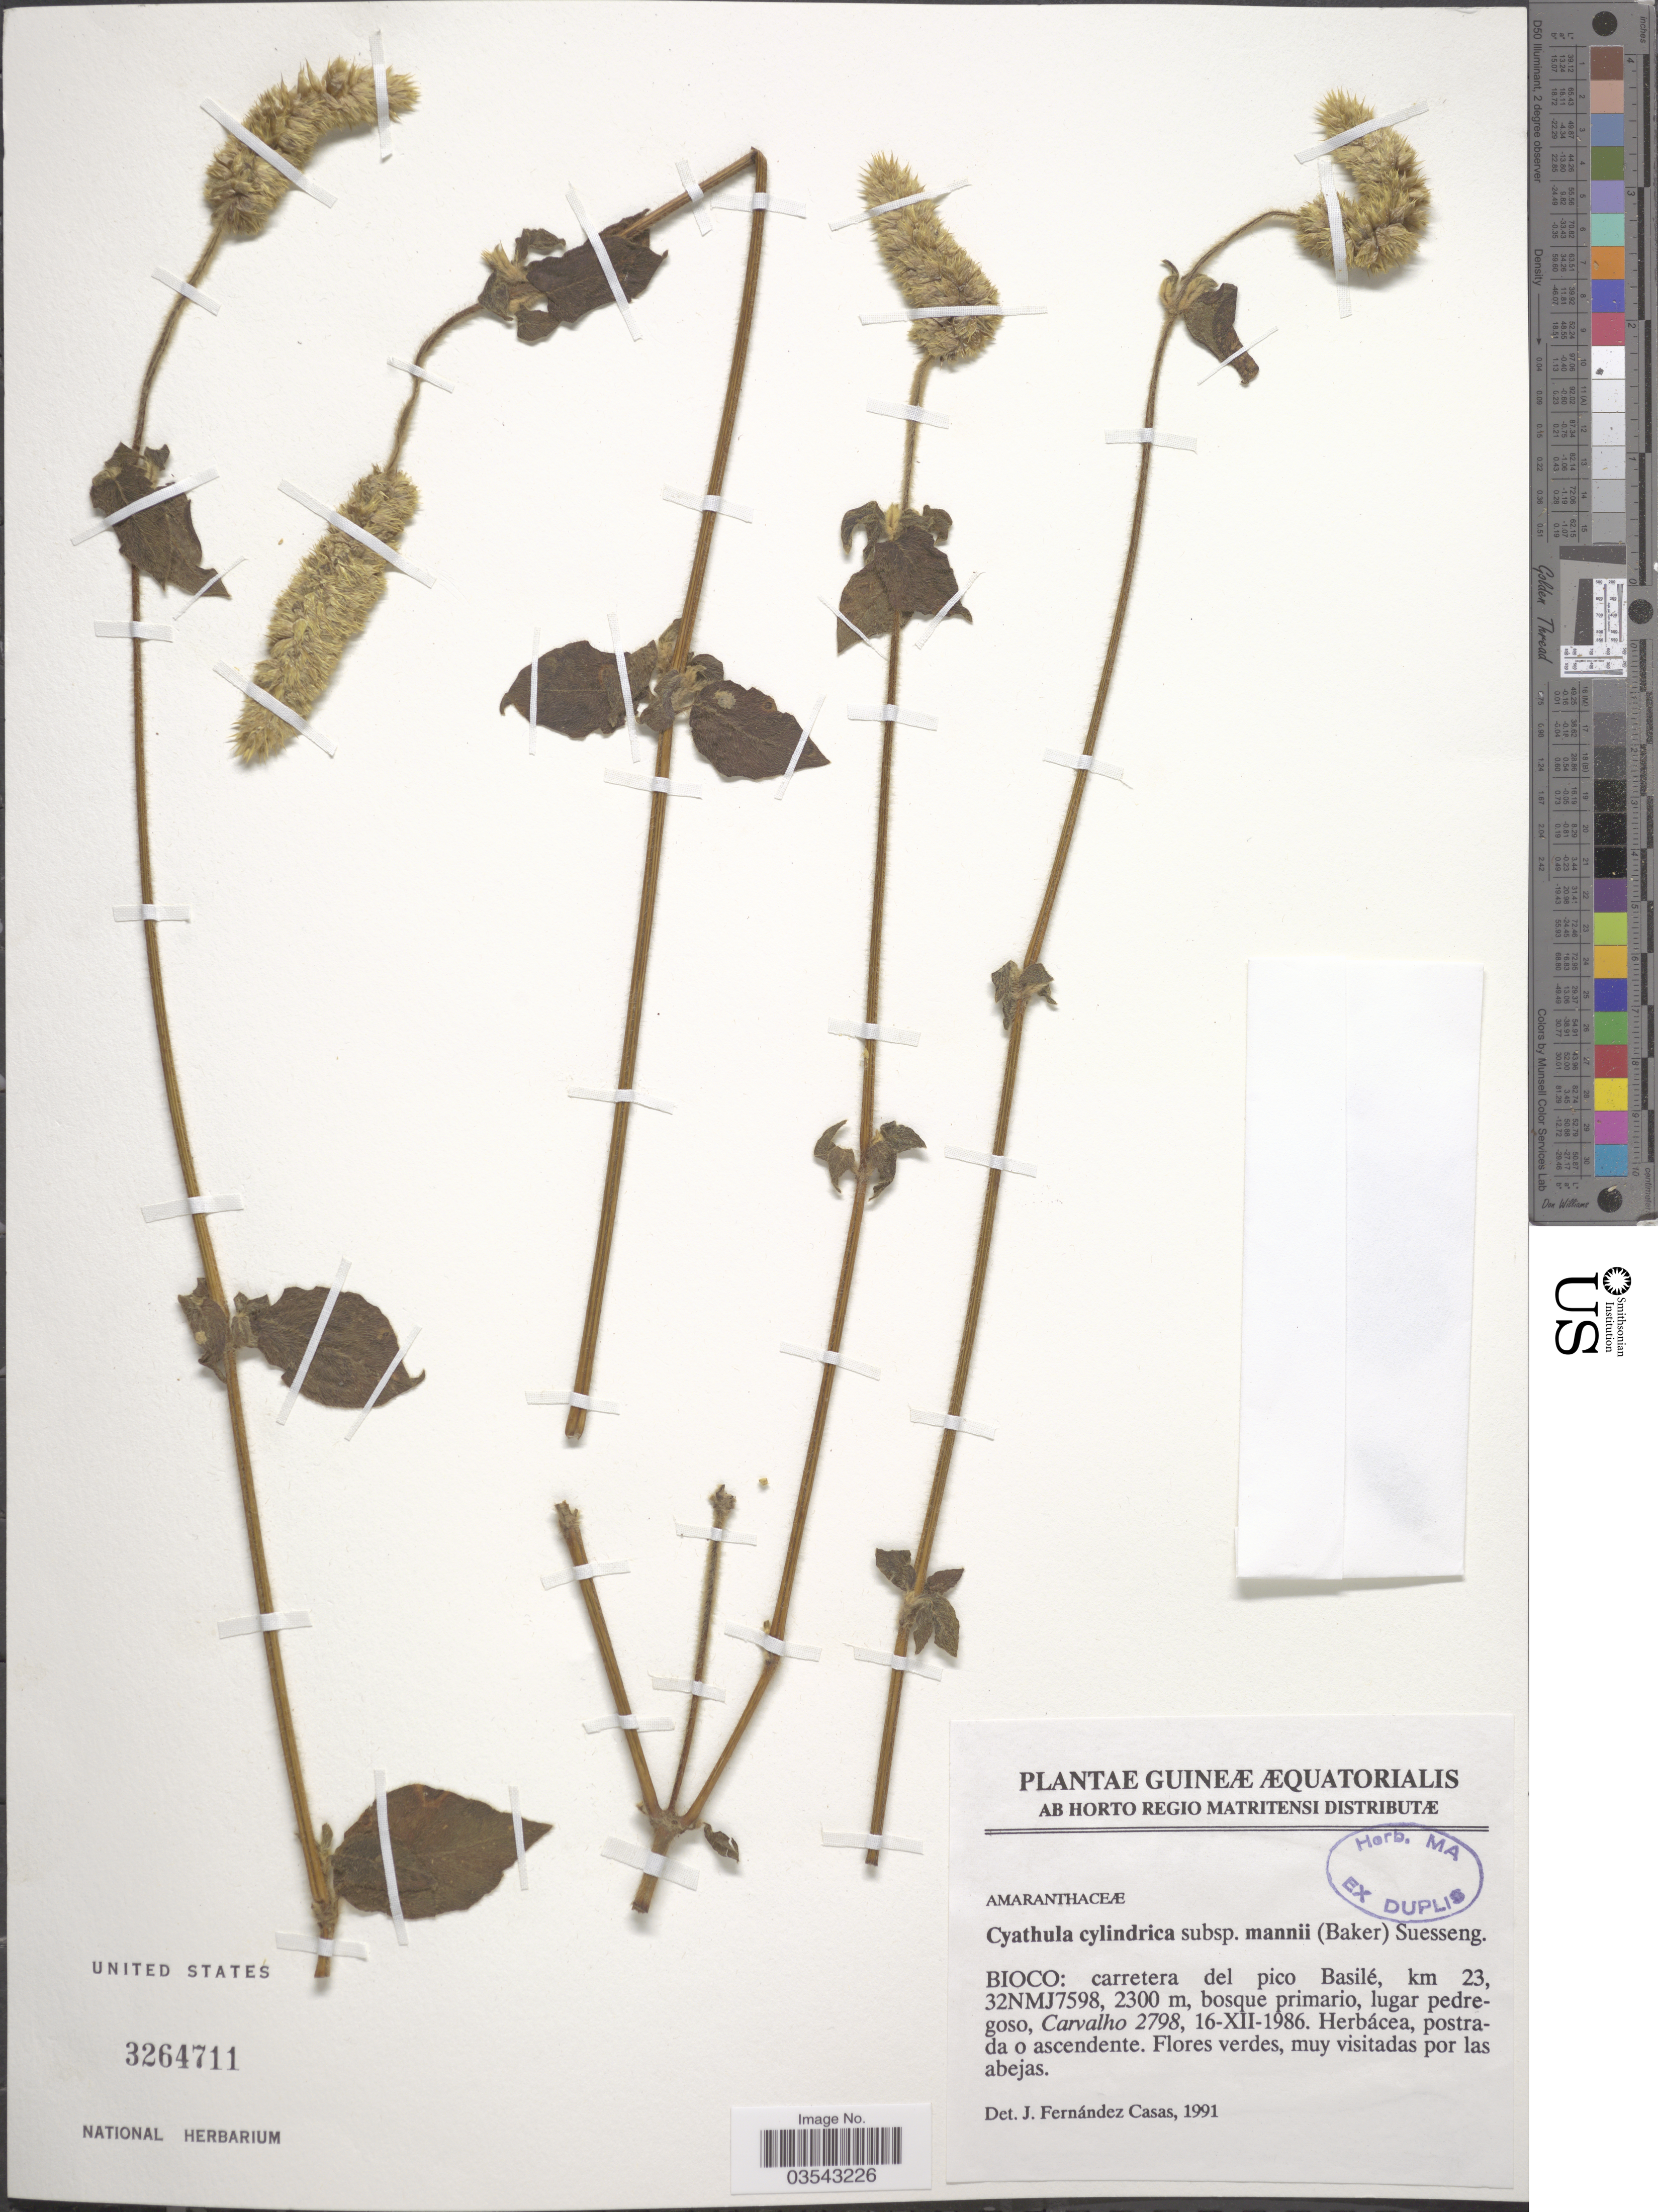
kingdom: Plantae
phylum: Tracheophyta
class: Magnoliopsida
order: Caryophyllales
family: Amaranthaceae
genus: Cyathula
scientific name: Cyathula cylindrica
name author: Moq.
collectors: Carvalho, --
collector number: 2798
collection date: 1986-12-16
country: Equatorial Guinea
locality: Guineæ Æquatorialis. Bioco: carretera del pico Basilé, km 23, 32NMJ7598.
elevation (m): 2300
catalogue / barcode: US 3264711